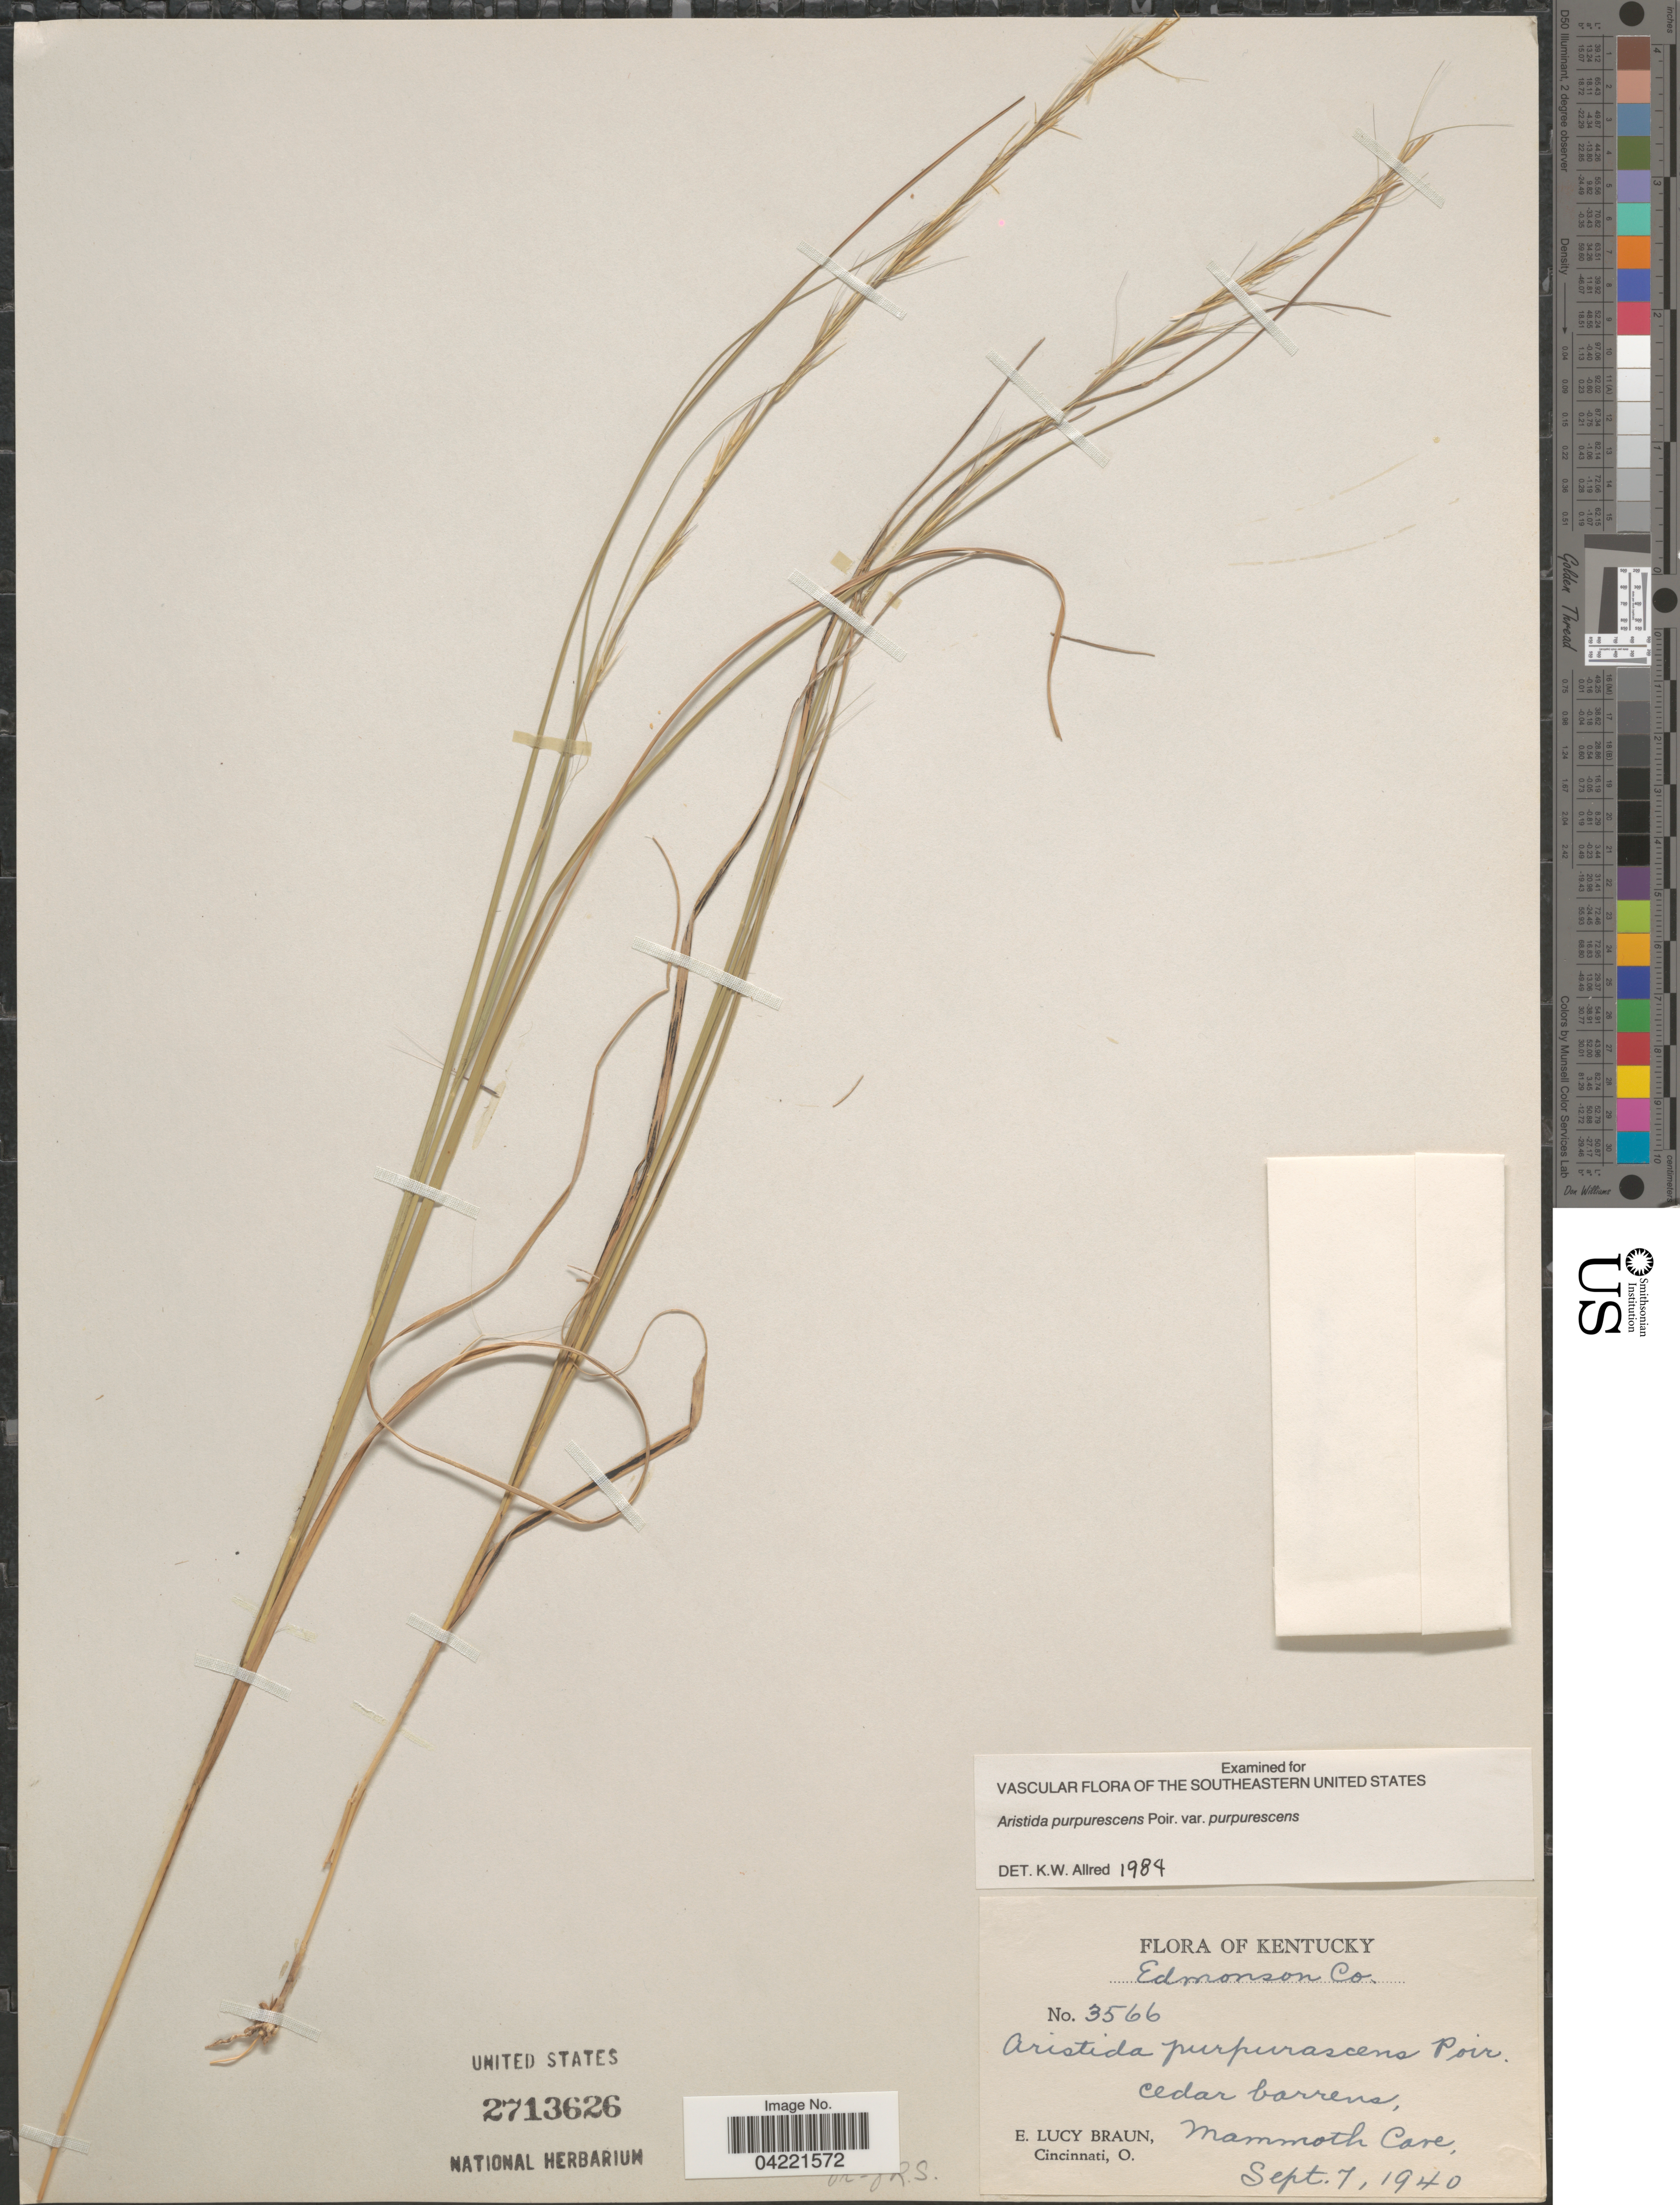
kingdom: Plantae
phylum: Tracheophyta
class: Liliopsida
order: Poales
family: Poaceae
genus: Aristida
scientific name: Aristida purpurascens var. purpurescens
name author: Poir.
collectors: E. L. Braun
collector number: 3566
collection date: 1940-09-07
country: United States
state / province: Kentucky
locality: Cedar barrens. Mammoth Cove.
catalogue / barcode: US 2713626